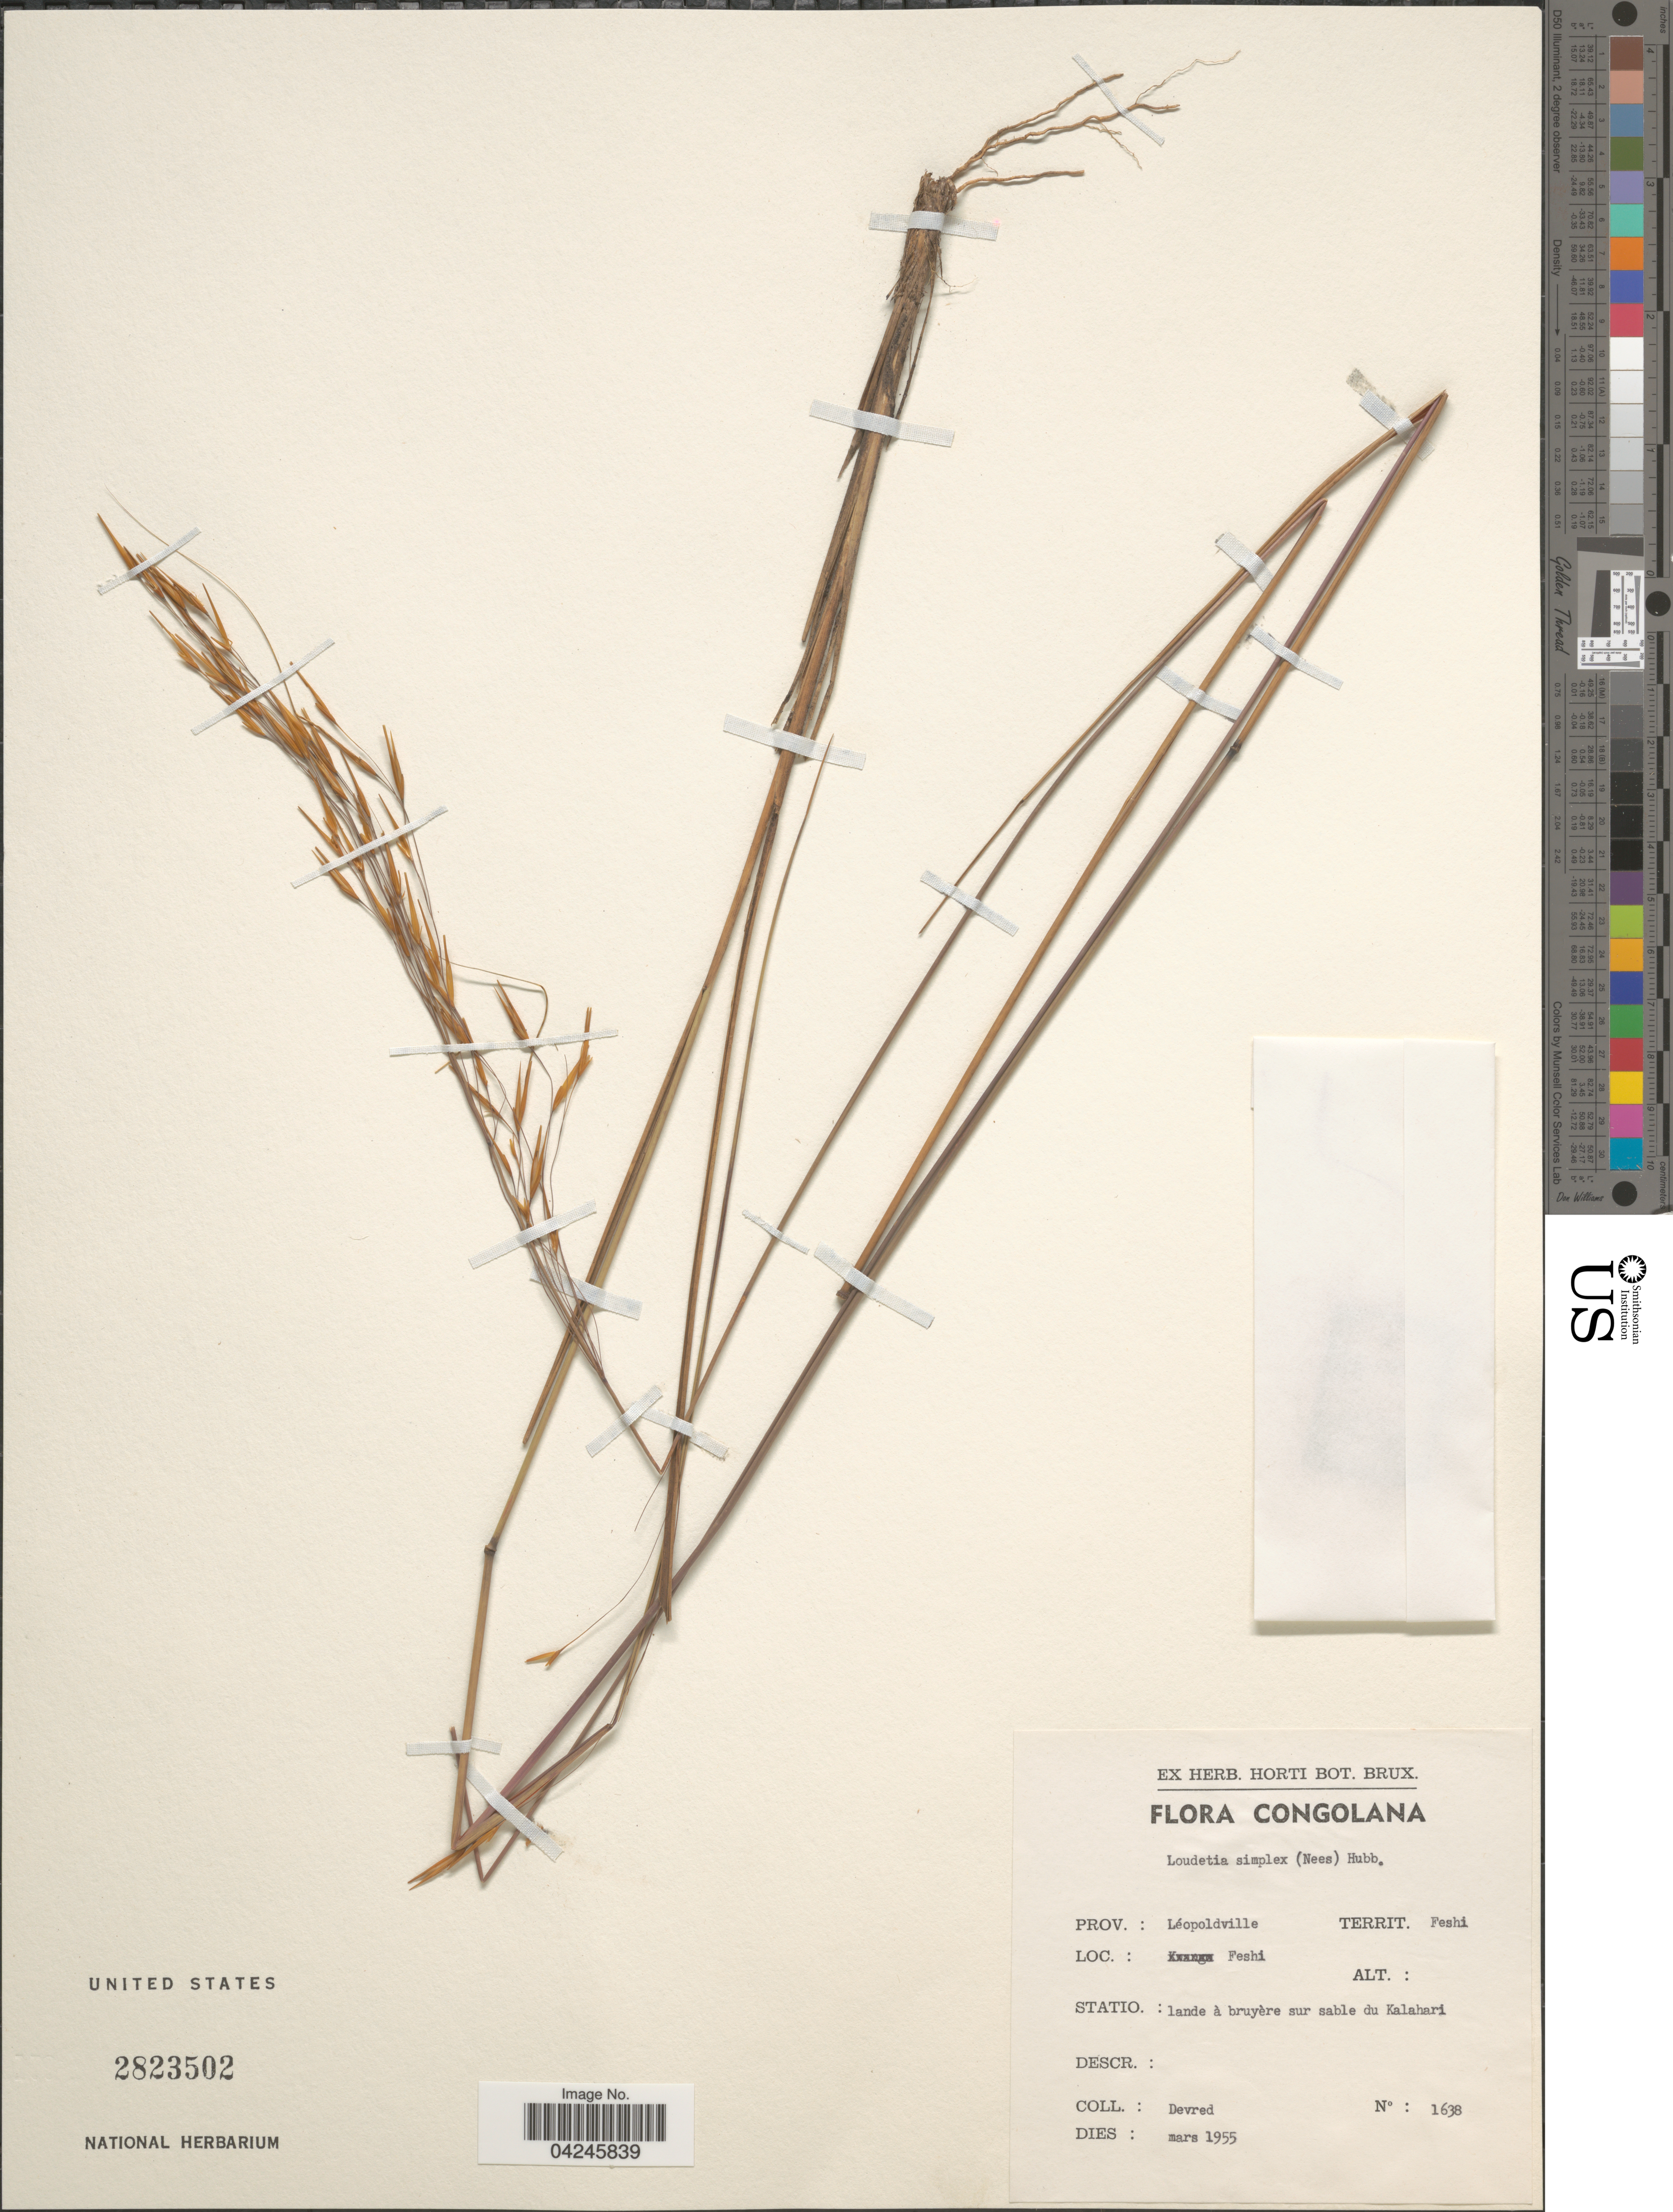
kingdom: Plantae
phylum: Tracheophyta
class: Liliopsida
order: Poales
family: Poaceae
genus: Loudetia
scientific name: Loudetia simplex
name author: (Nees) C.E. Hubb.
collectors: Devred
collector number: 1638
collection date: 1955-03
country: Congo, Democratic Republic of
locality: Congolana. Prov.: Léopoldville Territ.: Feshi. Feshi. Lande à bruyère sur sable du Kalahari.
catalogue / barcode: US 2823502